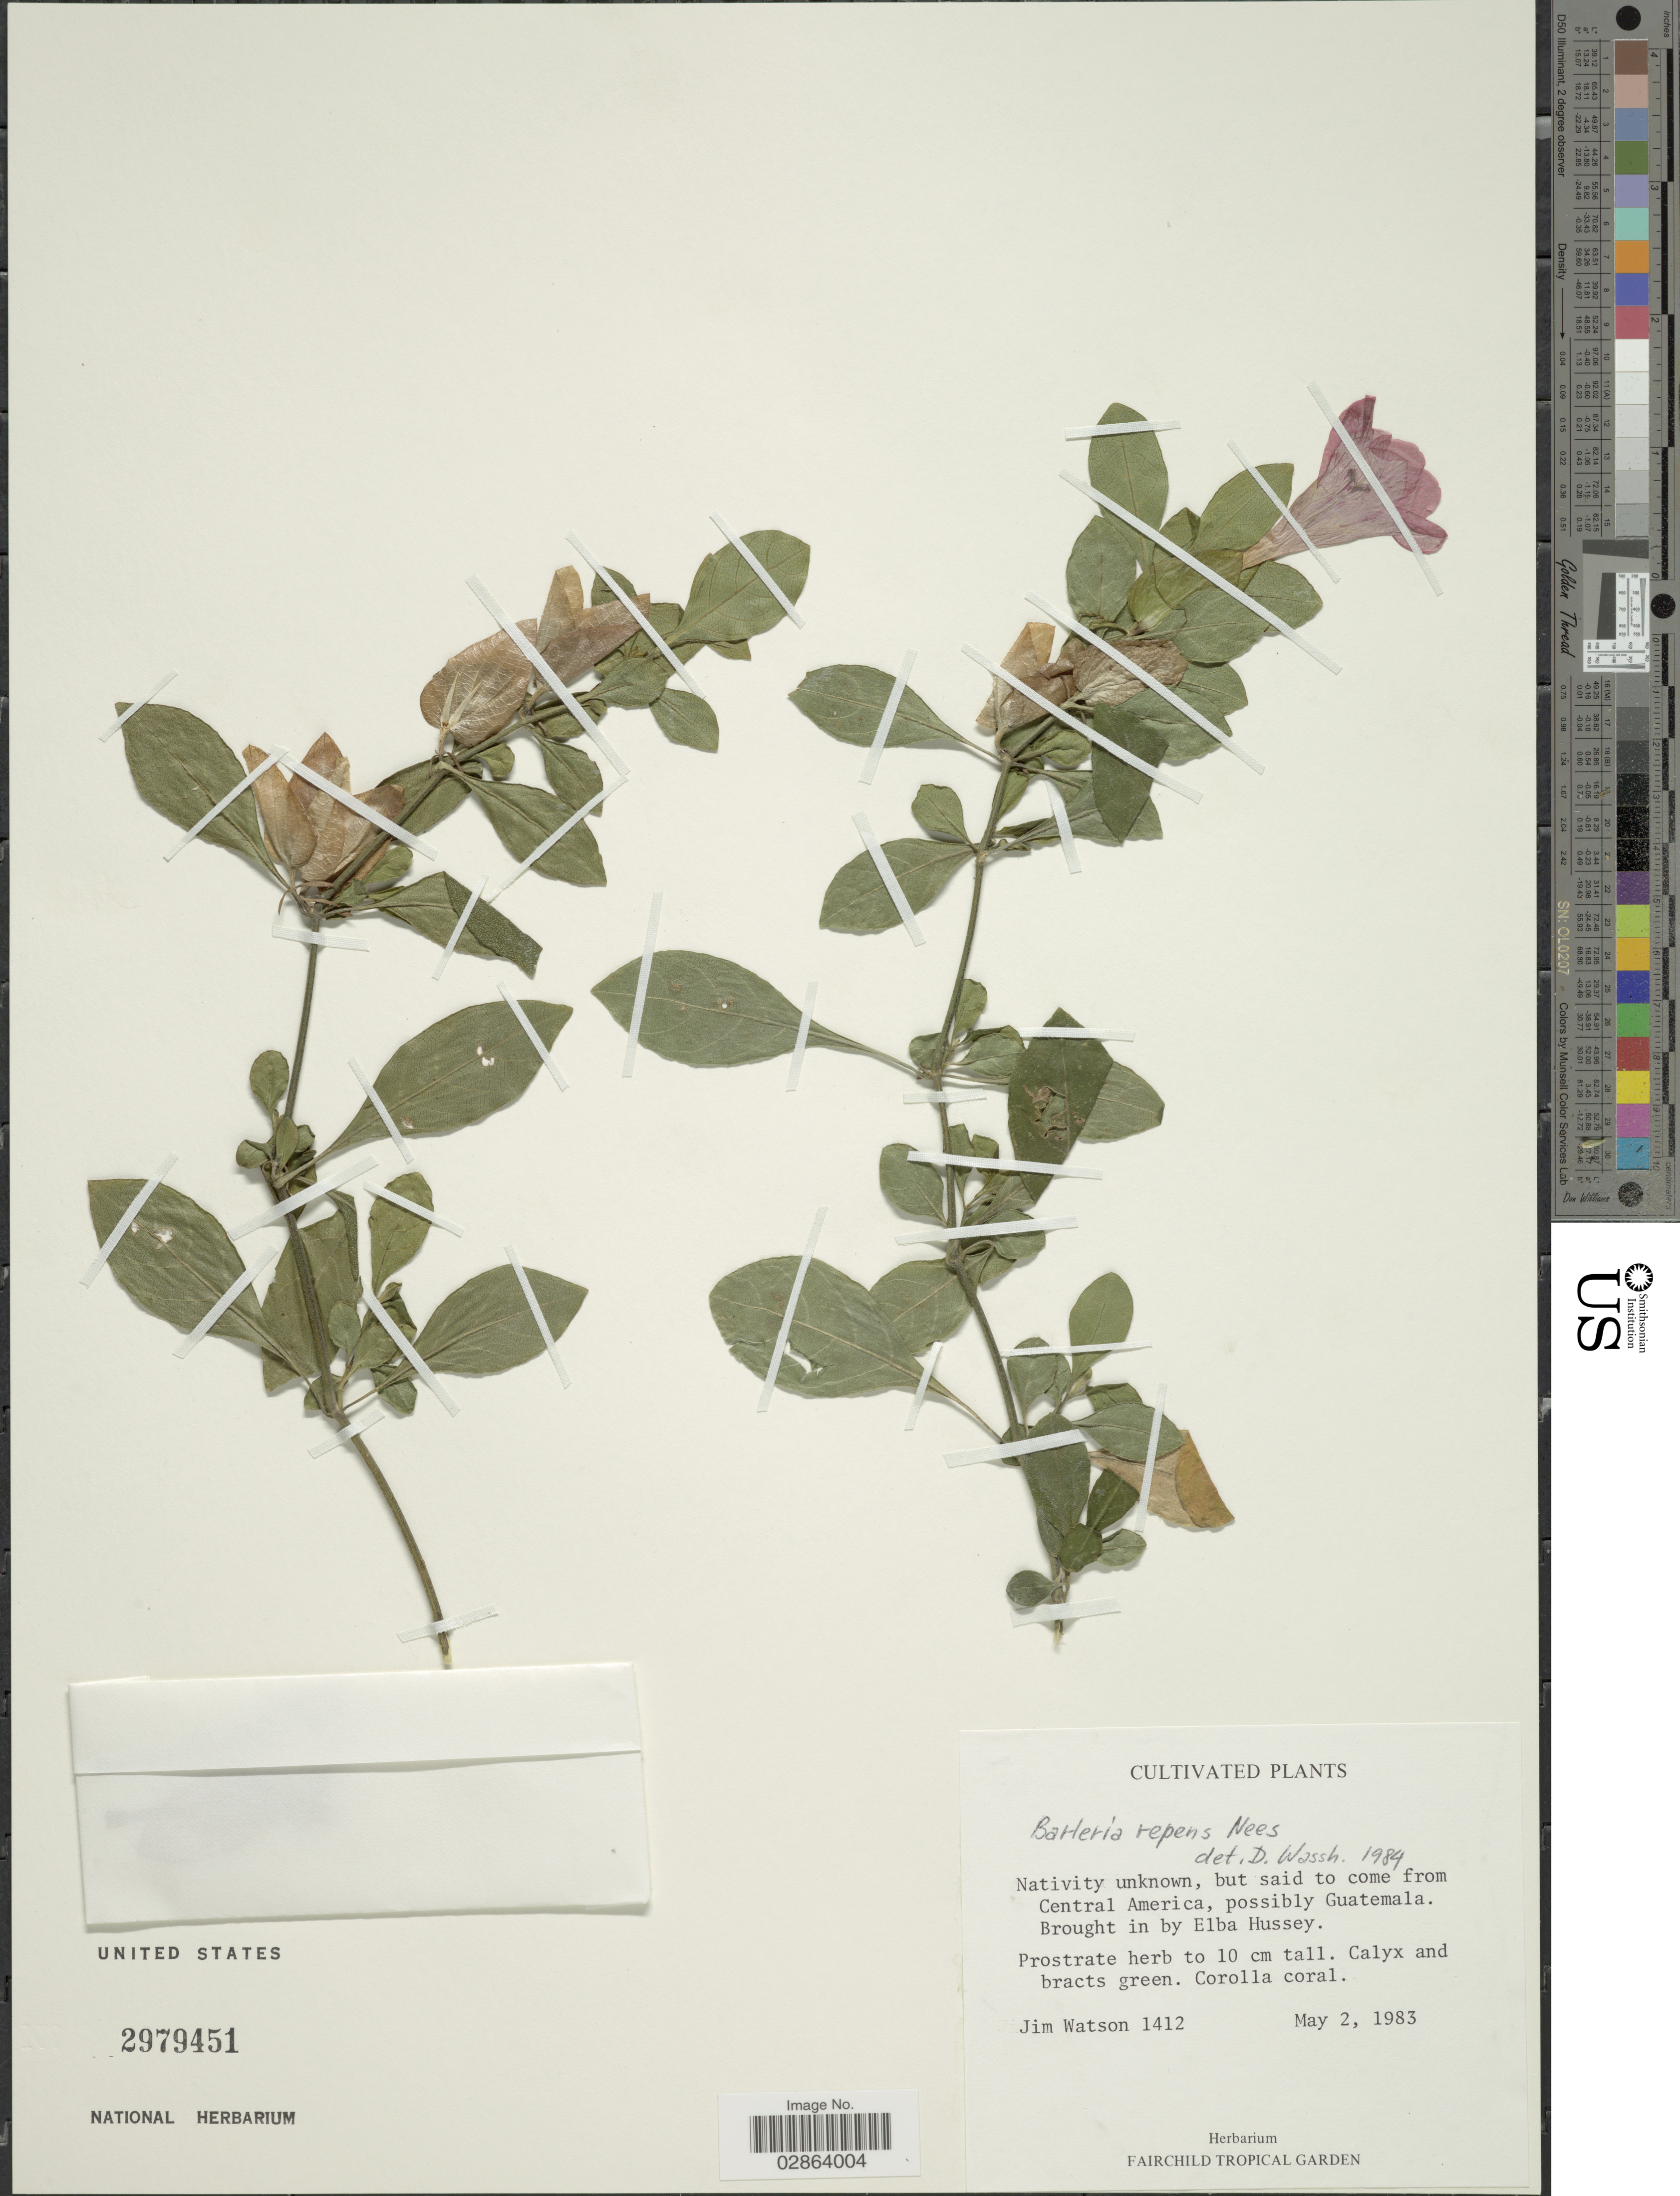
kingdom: Plantae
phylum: Tracheophyta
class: Magnoliopsida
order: Lamiales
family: Acanthaceae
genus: Barleria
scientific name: Barleria repens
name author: Nees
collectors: J. B. Watson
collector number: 1412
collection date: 1983-05-02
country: United States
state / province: Florida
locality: Fairchild Tropical Garden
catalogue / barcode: US 2979451